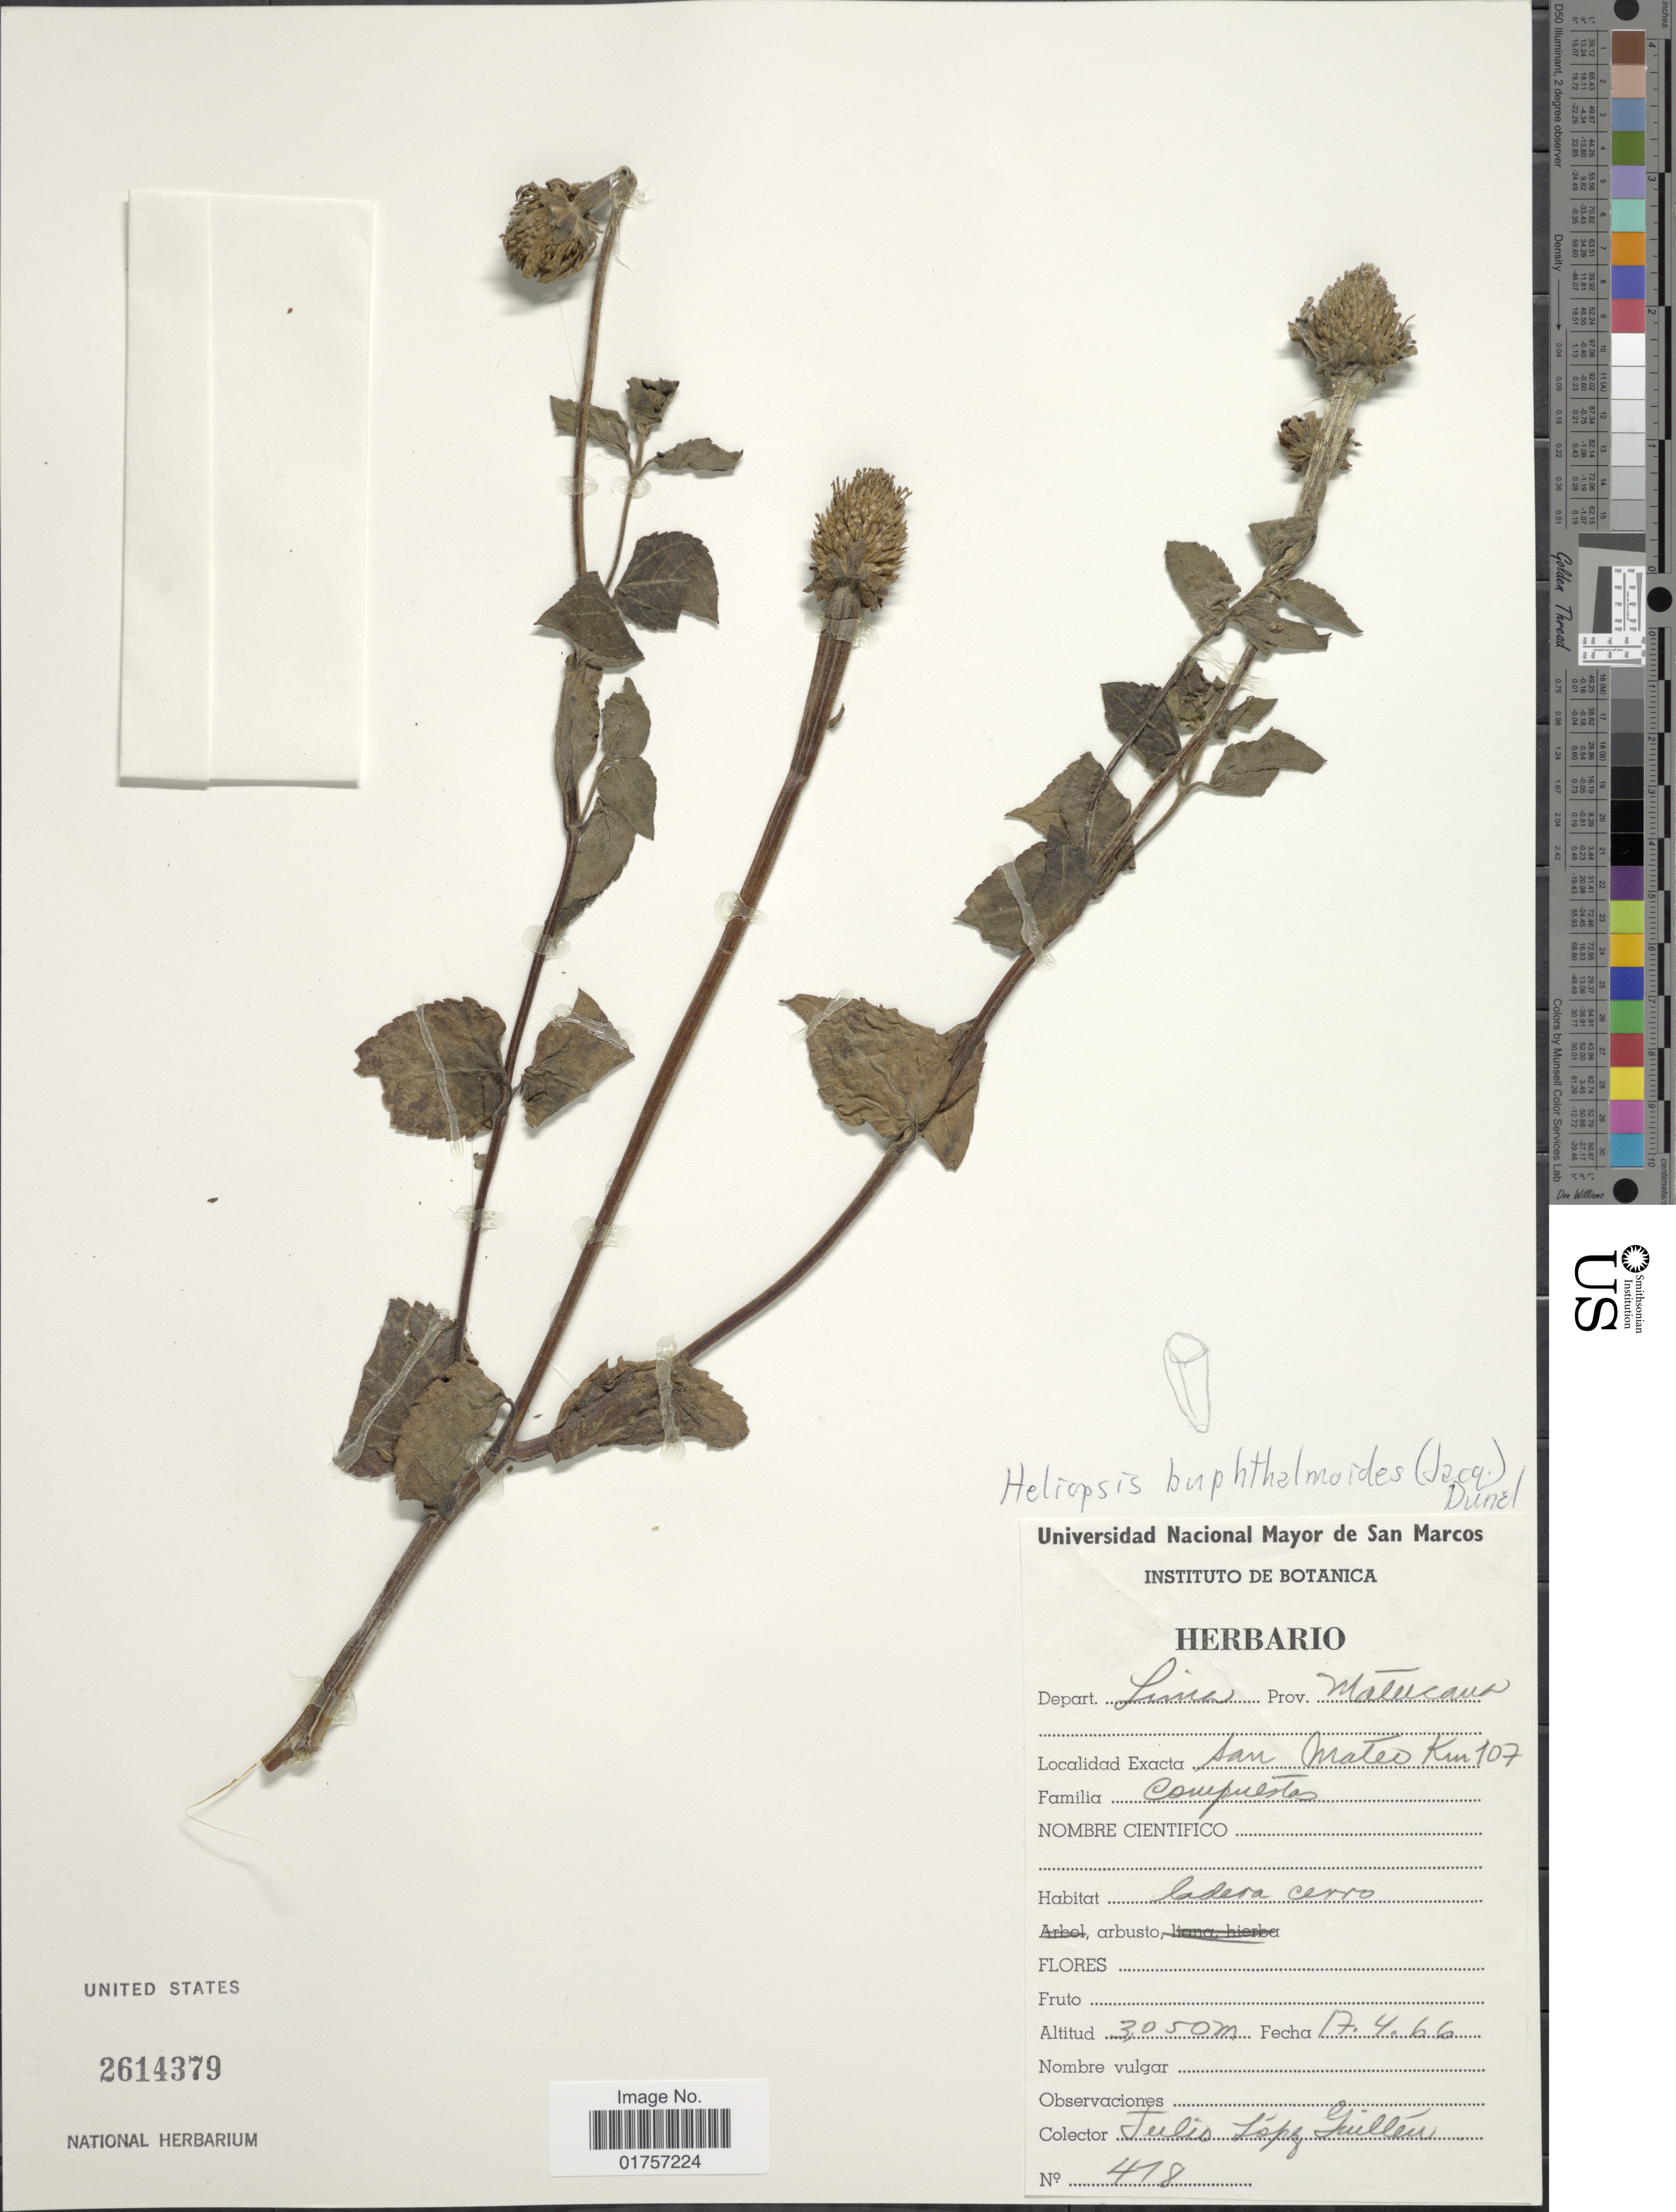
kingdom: Plantae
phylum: Tracheophyta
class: Magnoliopsida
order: Asterales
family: Asteraceae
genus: Heliopsis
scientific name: Heliopsis buphthalmoides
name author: (Jacq.) Dunal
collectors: J. López Guillén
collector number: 418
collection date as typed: Transcribed d/m/y: 17/4/66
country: Peru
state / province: Lima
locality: Prov. Matucana. San Mateo Km 107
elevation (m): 3050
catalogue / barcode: US 2614379